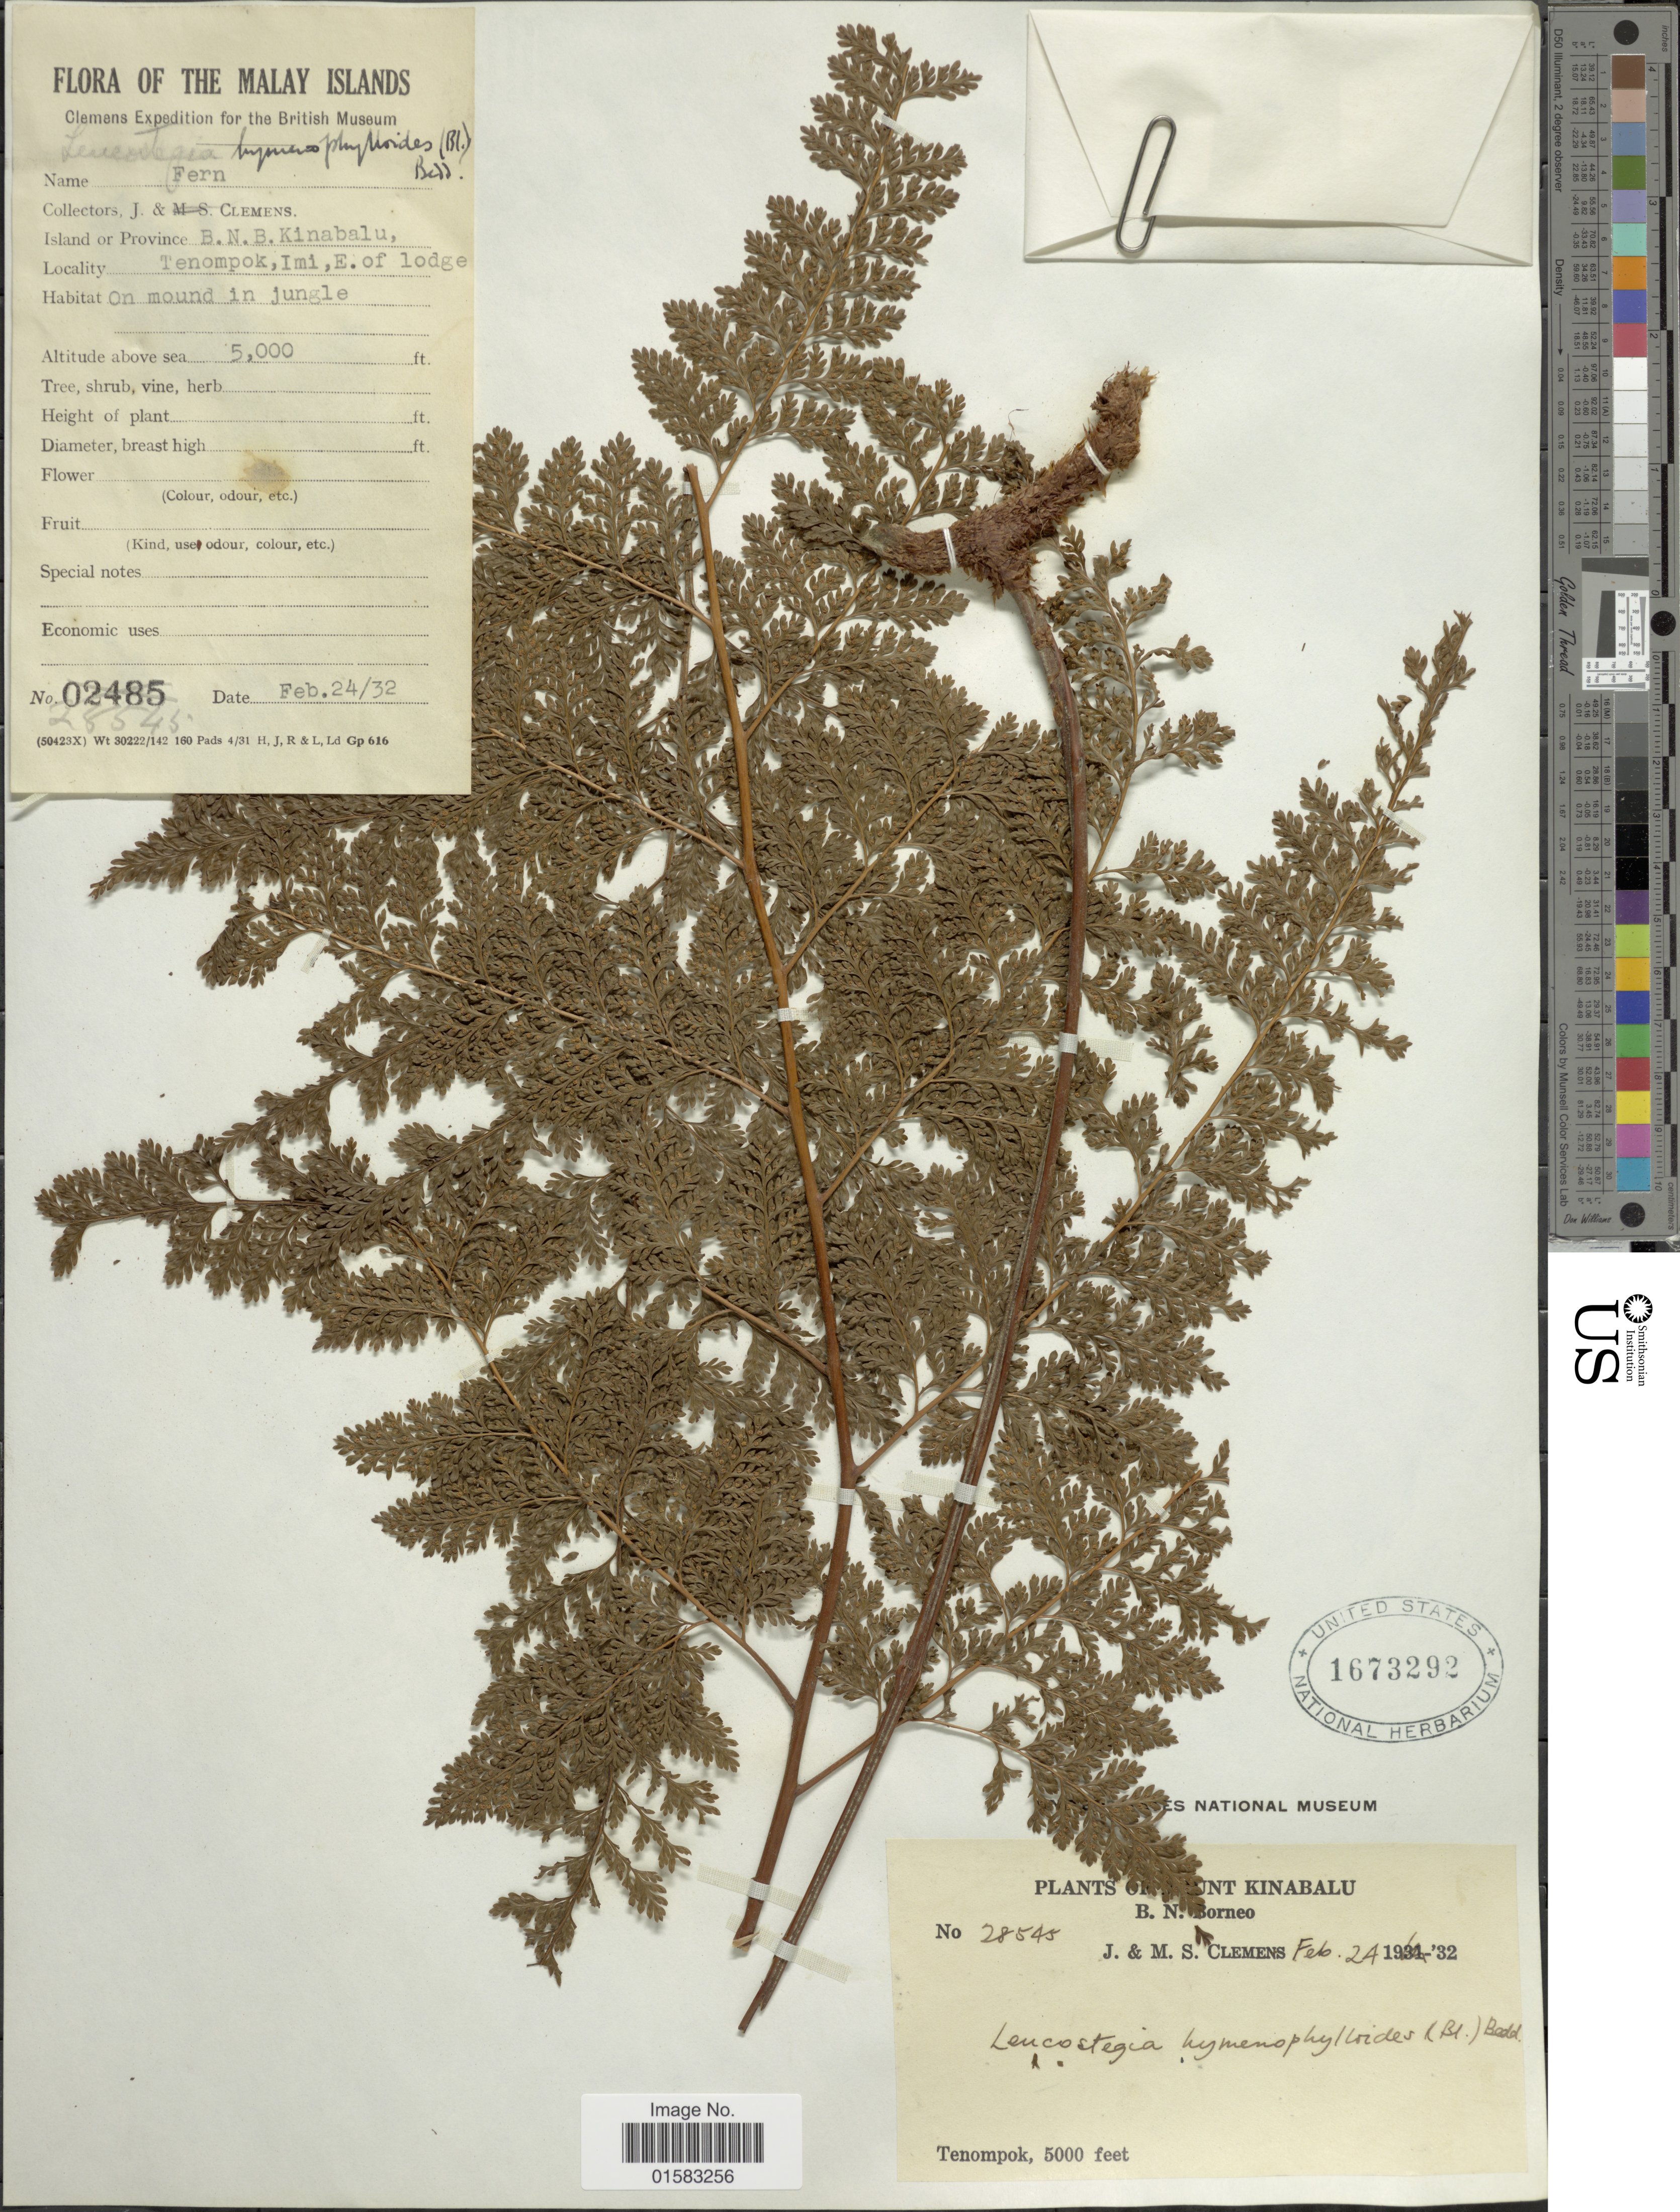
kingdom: Plantae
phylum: Tracheophyta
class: Polypodiopsida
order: Polypodiales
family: Davalliaceae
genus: Davallia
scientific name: Davallia hymenophylloides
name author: (Bedd.) Kuhn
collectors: J. Clemens & M. S. Clemens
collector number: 28545*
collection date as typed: Transcribed d/m/y: 24/2/32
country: Malaysia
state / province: Sabah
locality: B.N. Borneo, Mt. Kinabalu, Tenompok, Imi, E. of Lodge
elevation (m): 1524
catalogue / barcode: US 1673292